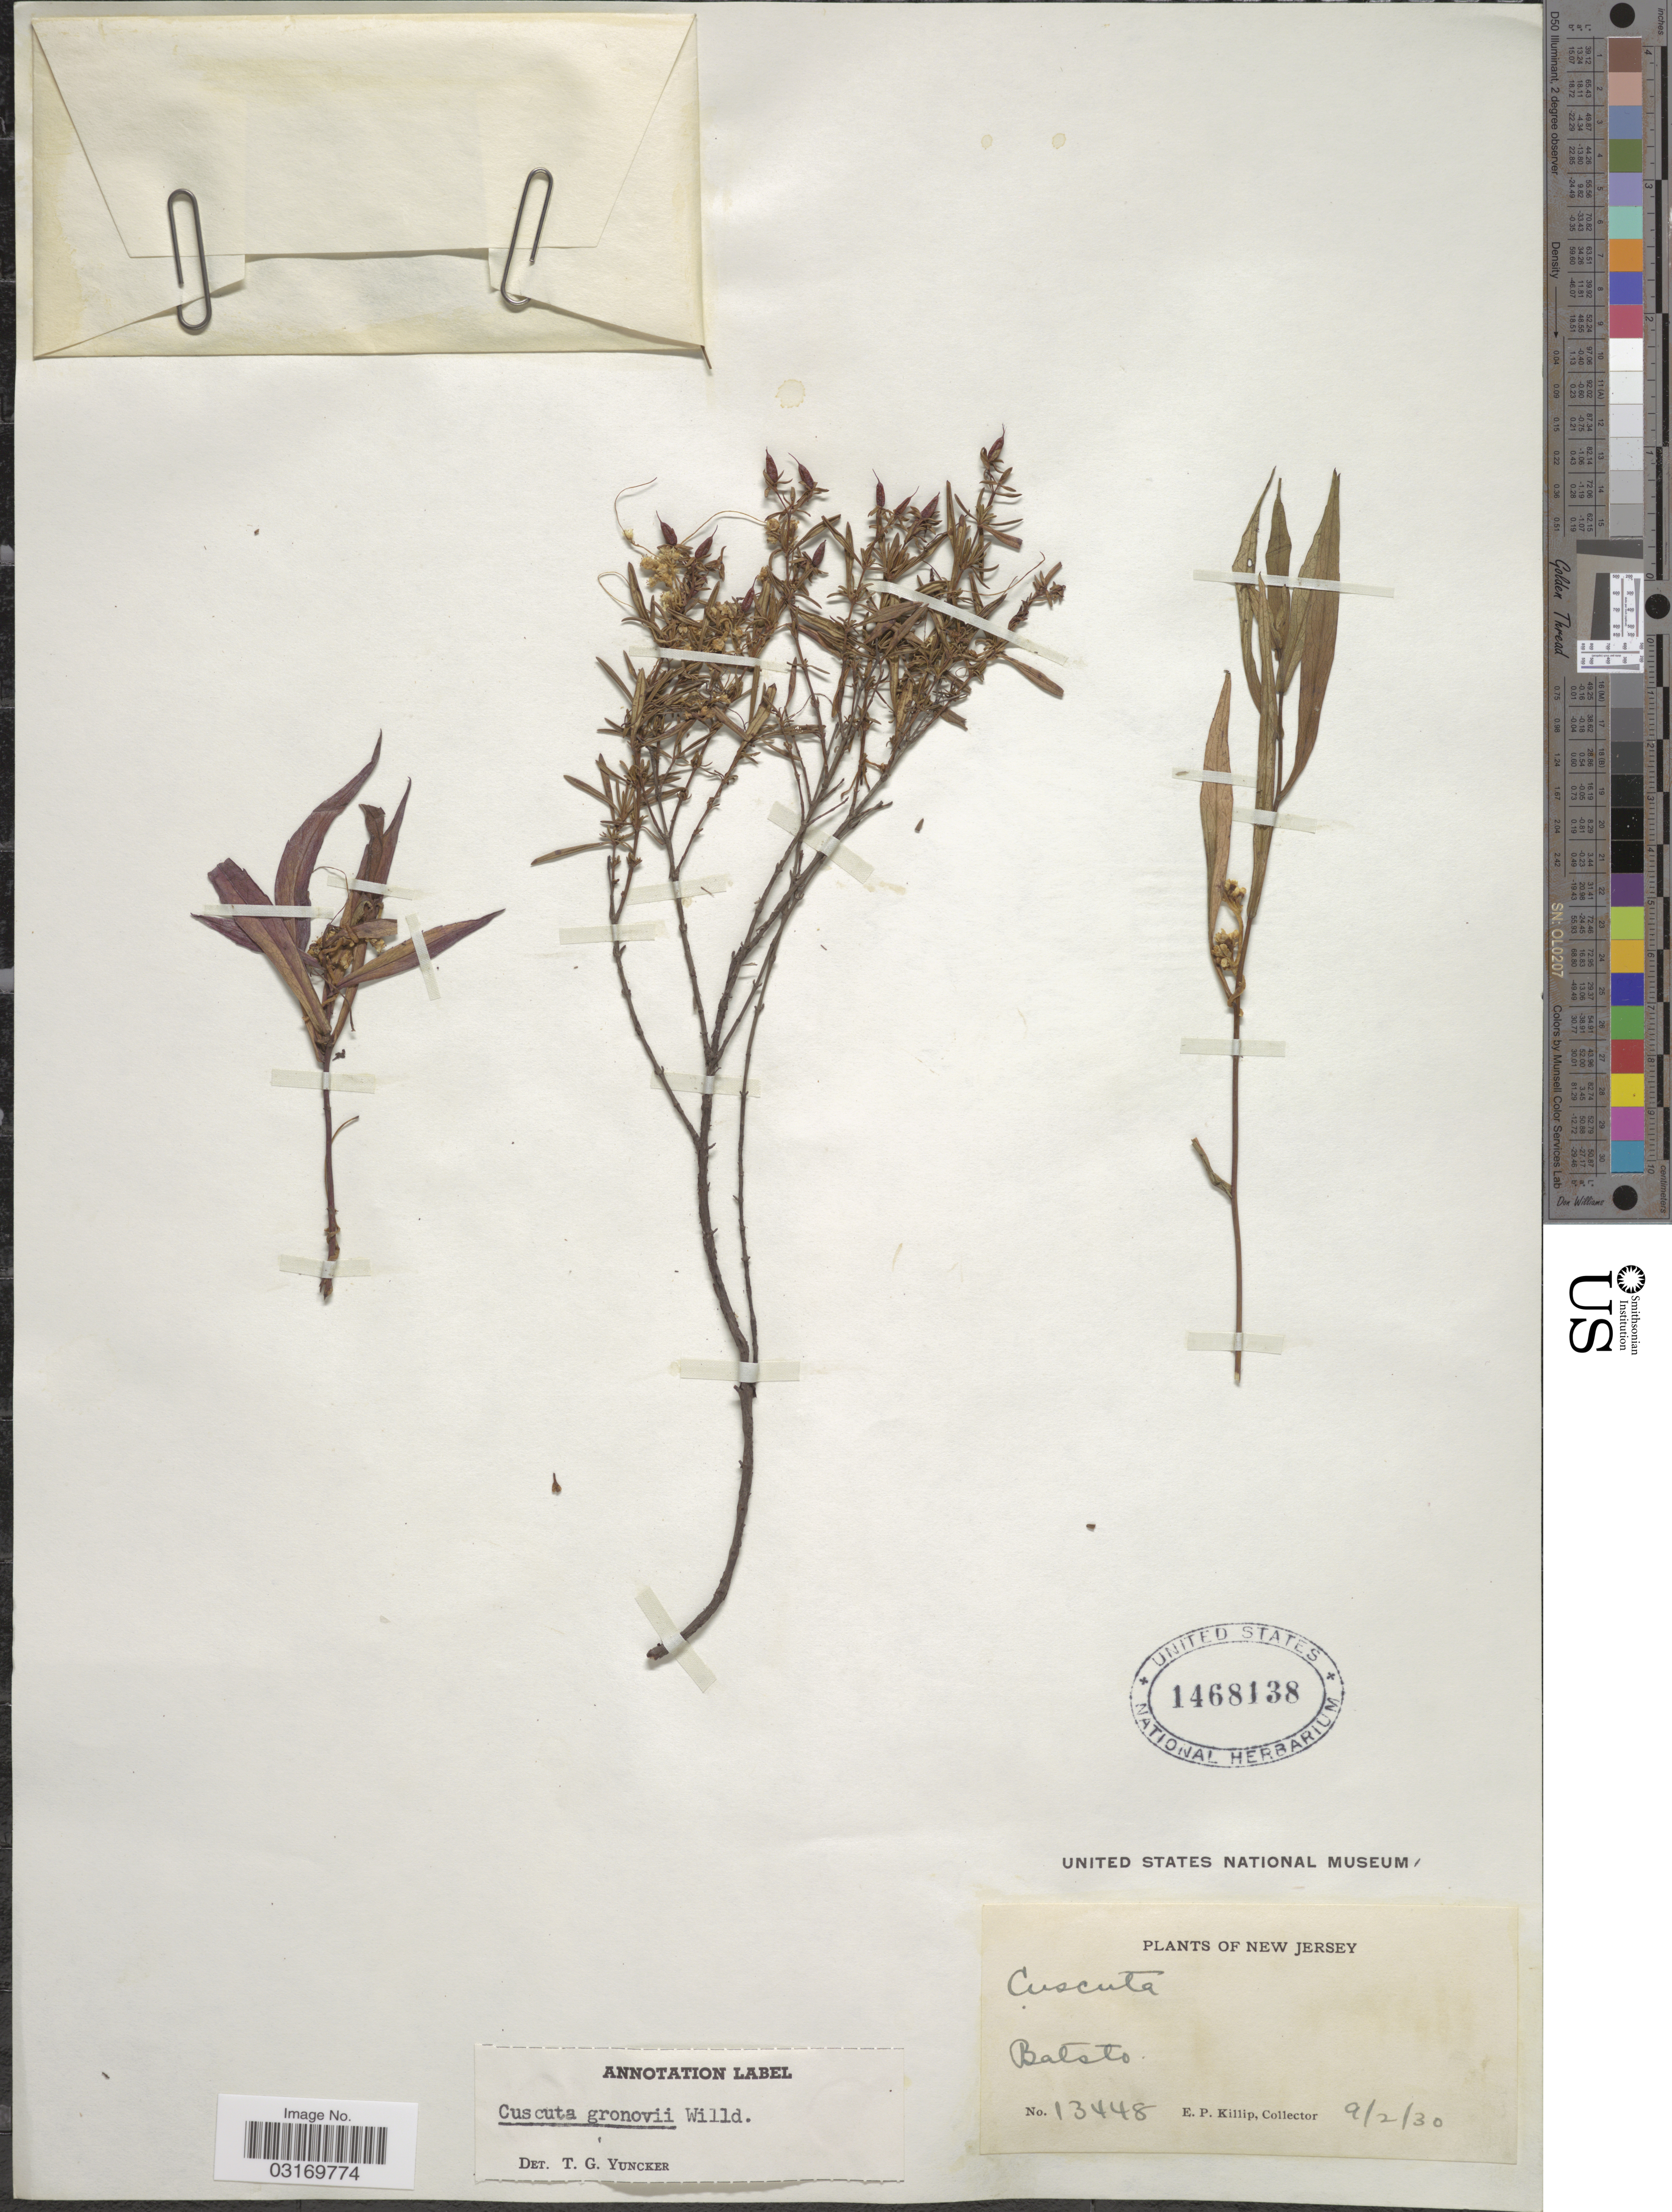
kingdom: Plantae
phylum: Tracheophyta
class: Magnoliopsida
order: Solanales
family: Convolvulaceae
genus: Cuscuta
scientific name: Cuscuta gronovii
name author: Willd. ex Schult.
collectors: E. P. Killip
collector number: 13448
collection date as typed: Transcribed d/m/y: 2/9/30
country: United States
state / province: New Jersey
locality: Batsto.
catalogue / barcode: US 1468138